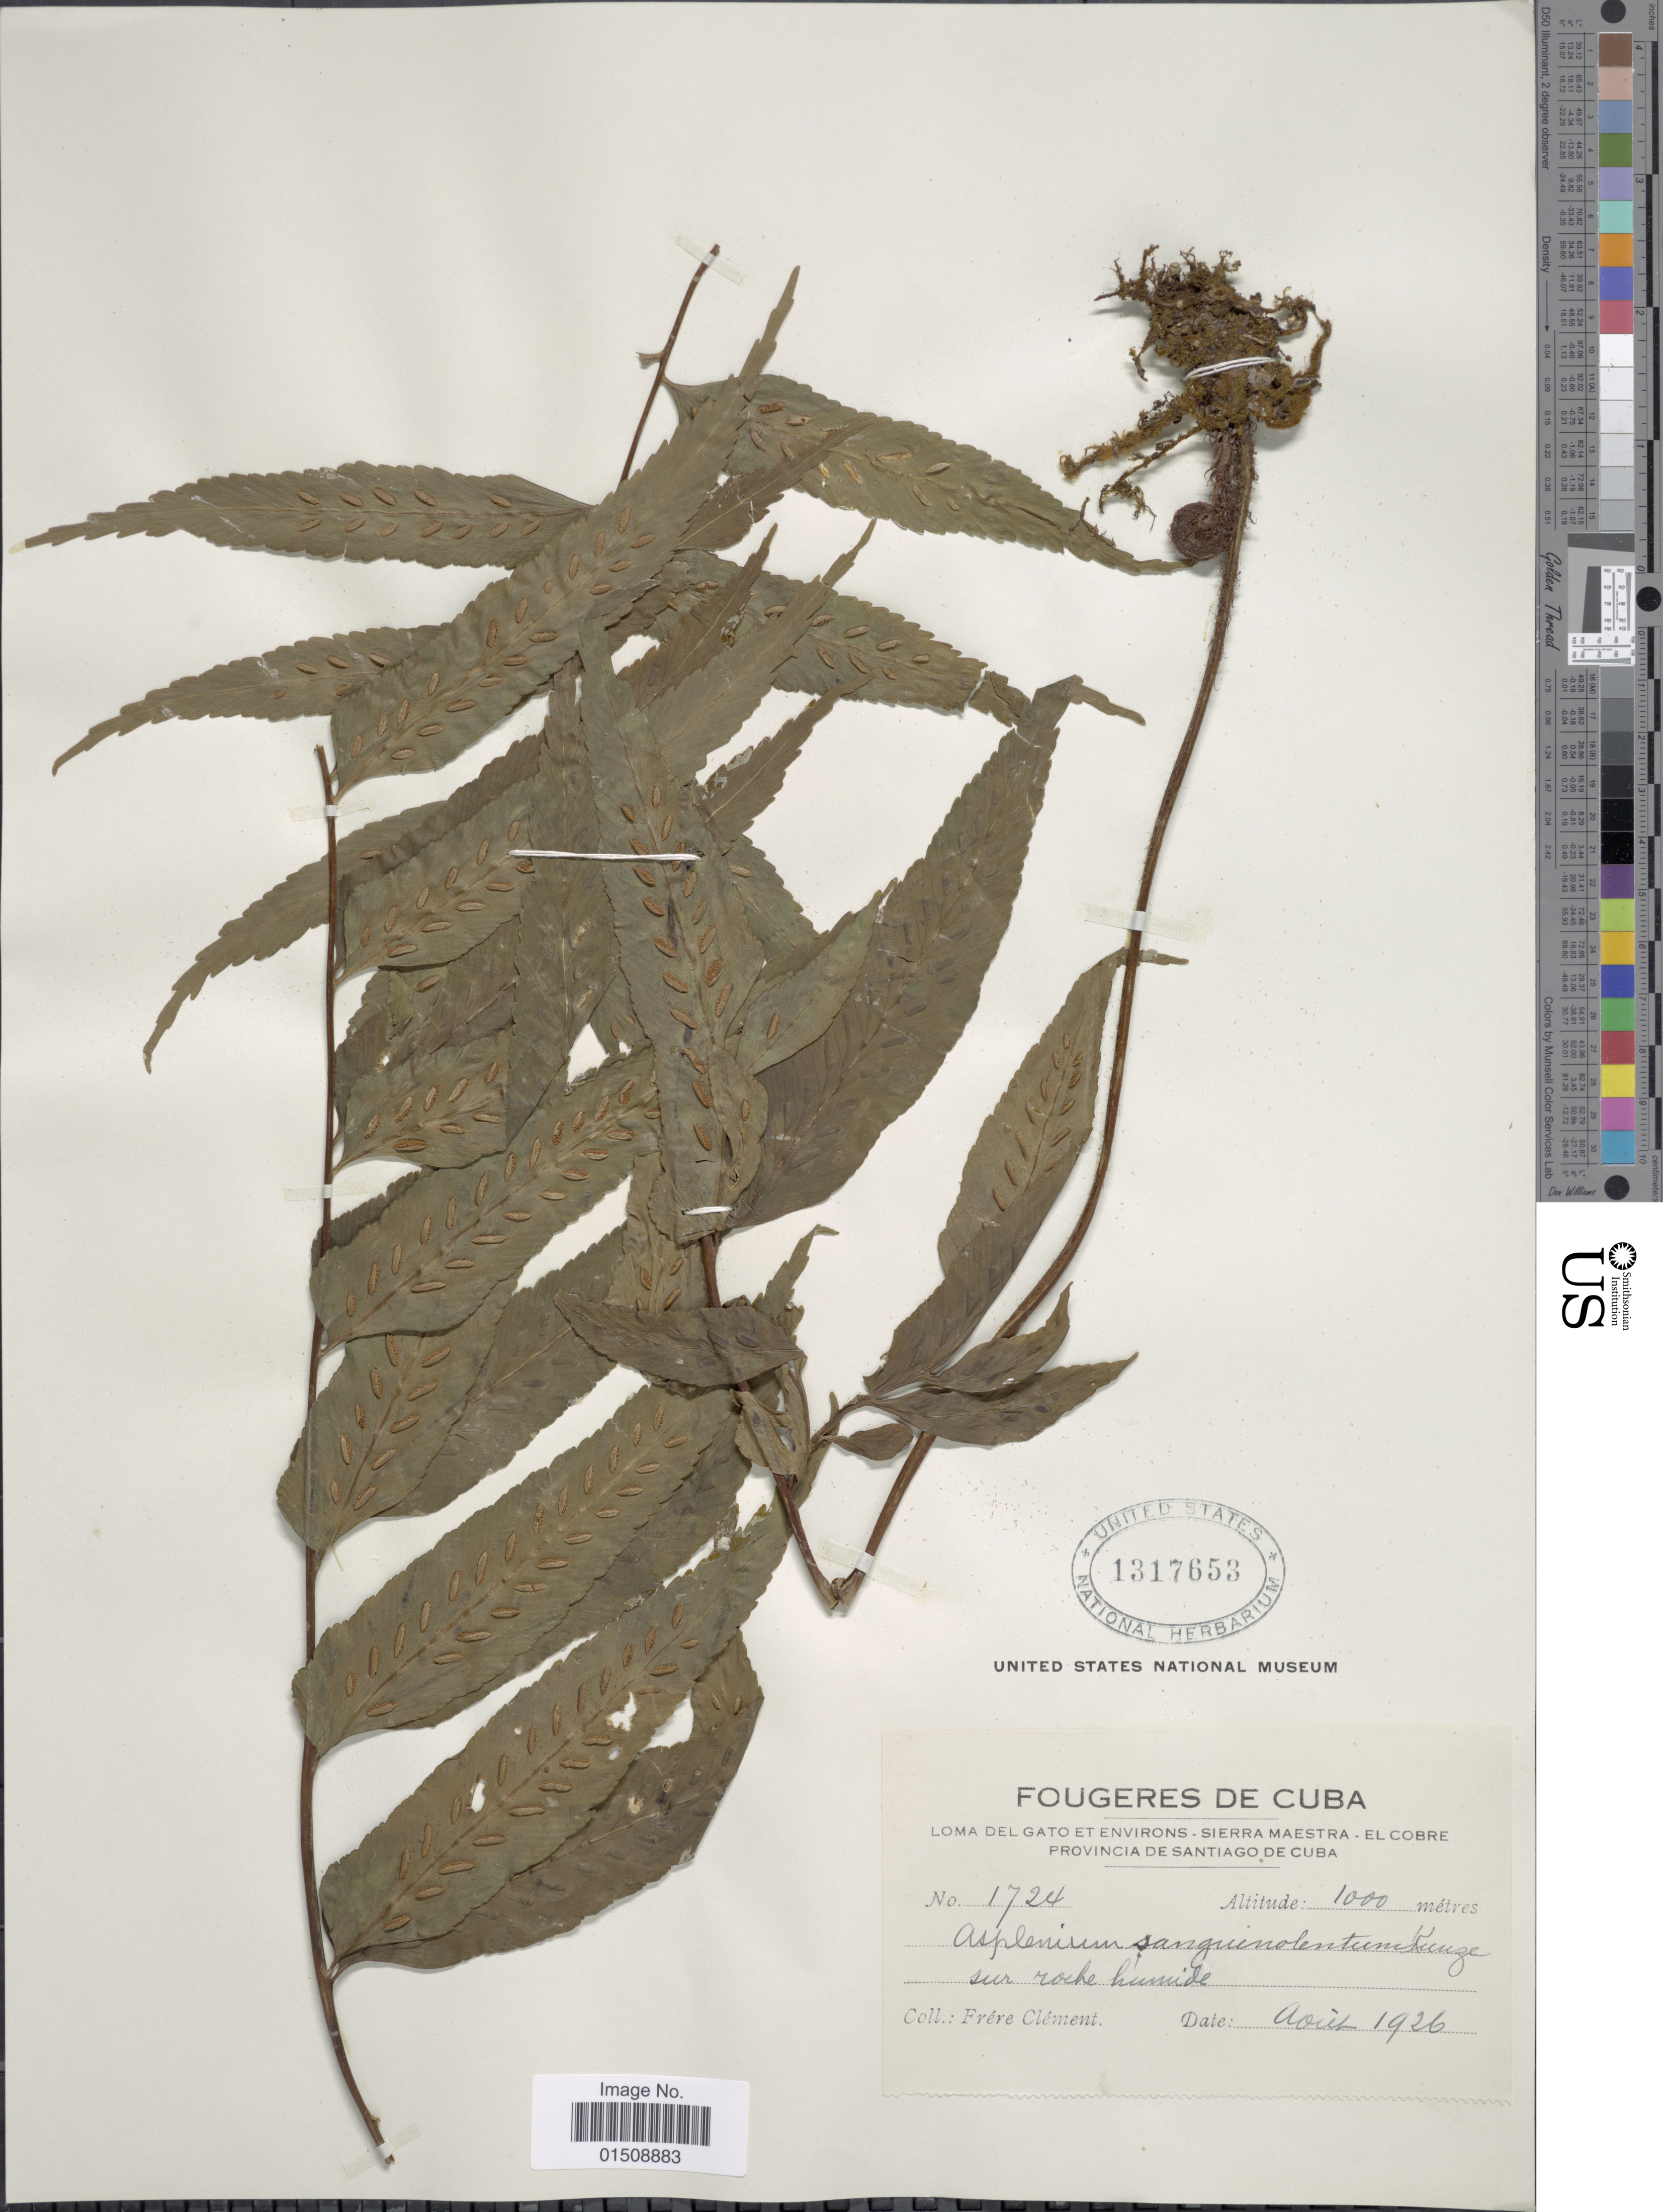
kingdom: Plantae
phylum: Tracheophyta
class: Polypodiopsida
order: Polypodiales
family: Aspleniaceae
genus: Asplenium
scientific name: Asplenium feei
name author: Kunze ex Fée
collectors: B. Clement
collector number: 1724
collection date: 1926-08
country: Cuba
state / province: Santiago de Cuba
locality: Loma del Gato et Environs- Sierra Maestra- El Cobre, Provincia de Santiago de Cuba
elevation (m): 1000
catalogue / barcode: US 1317653